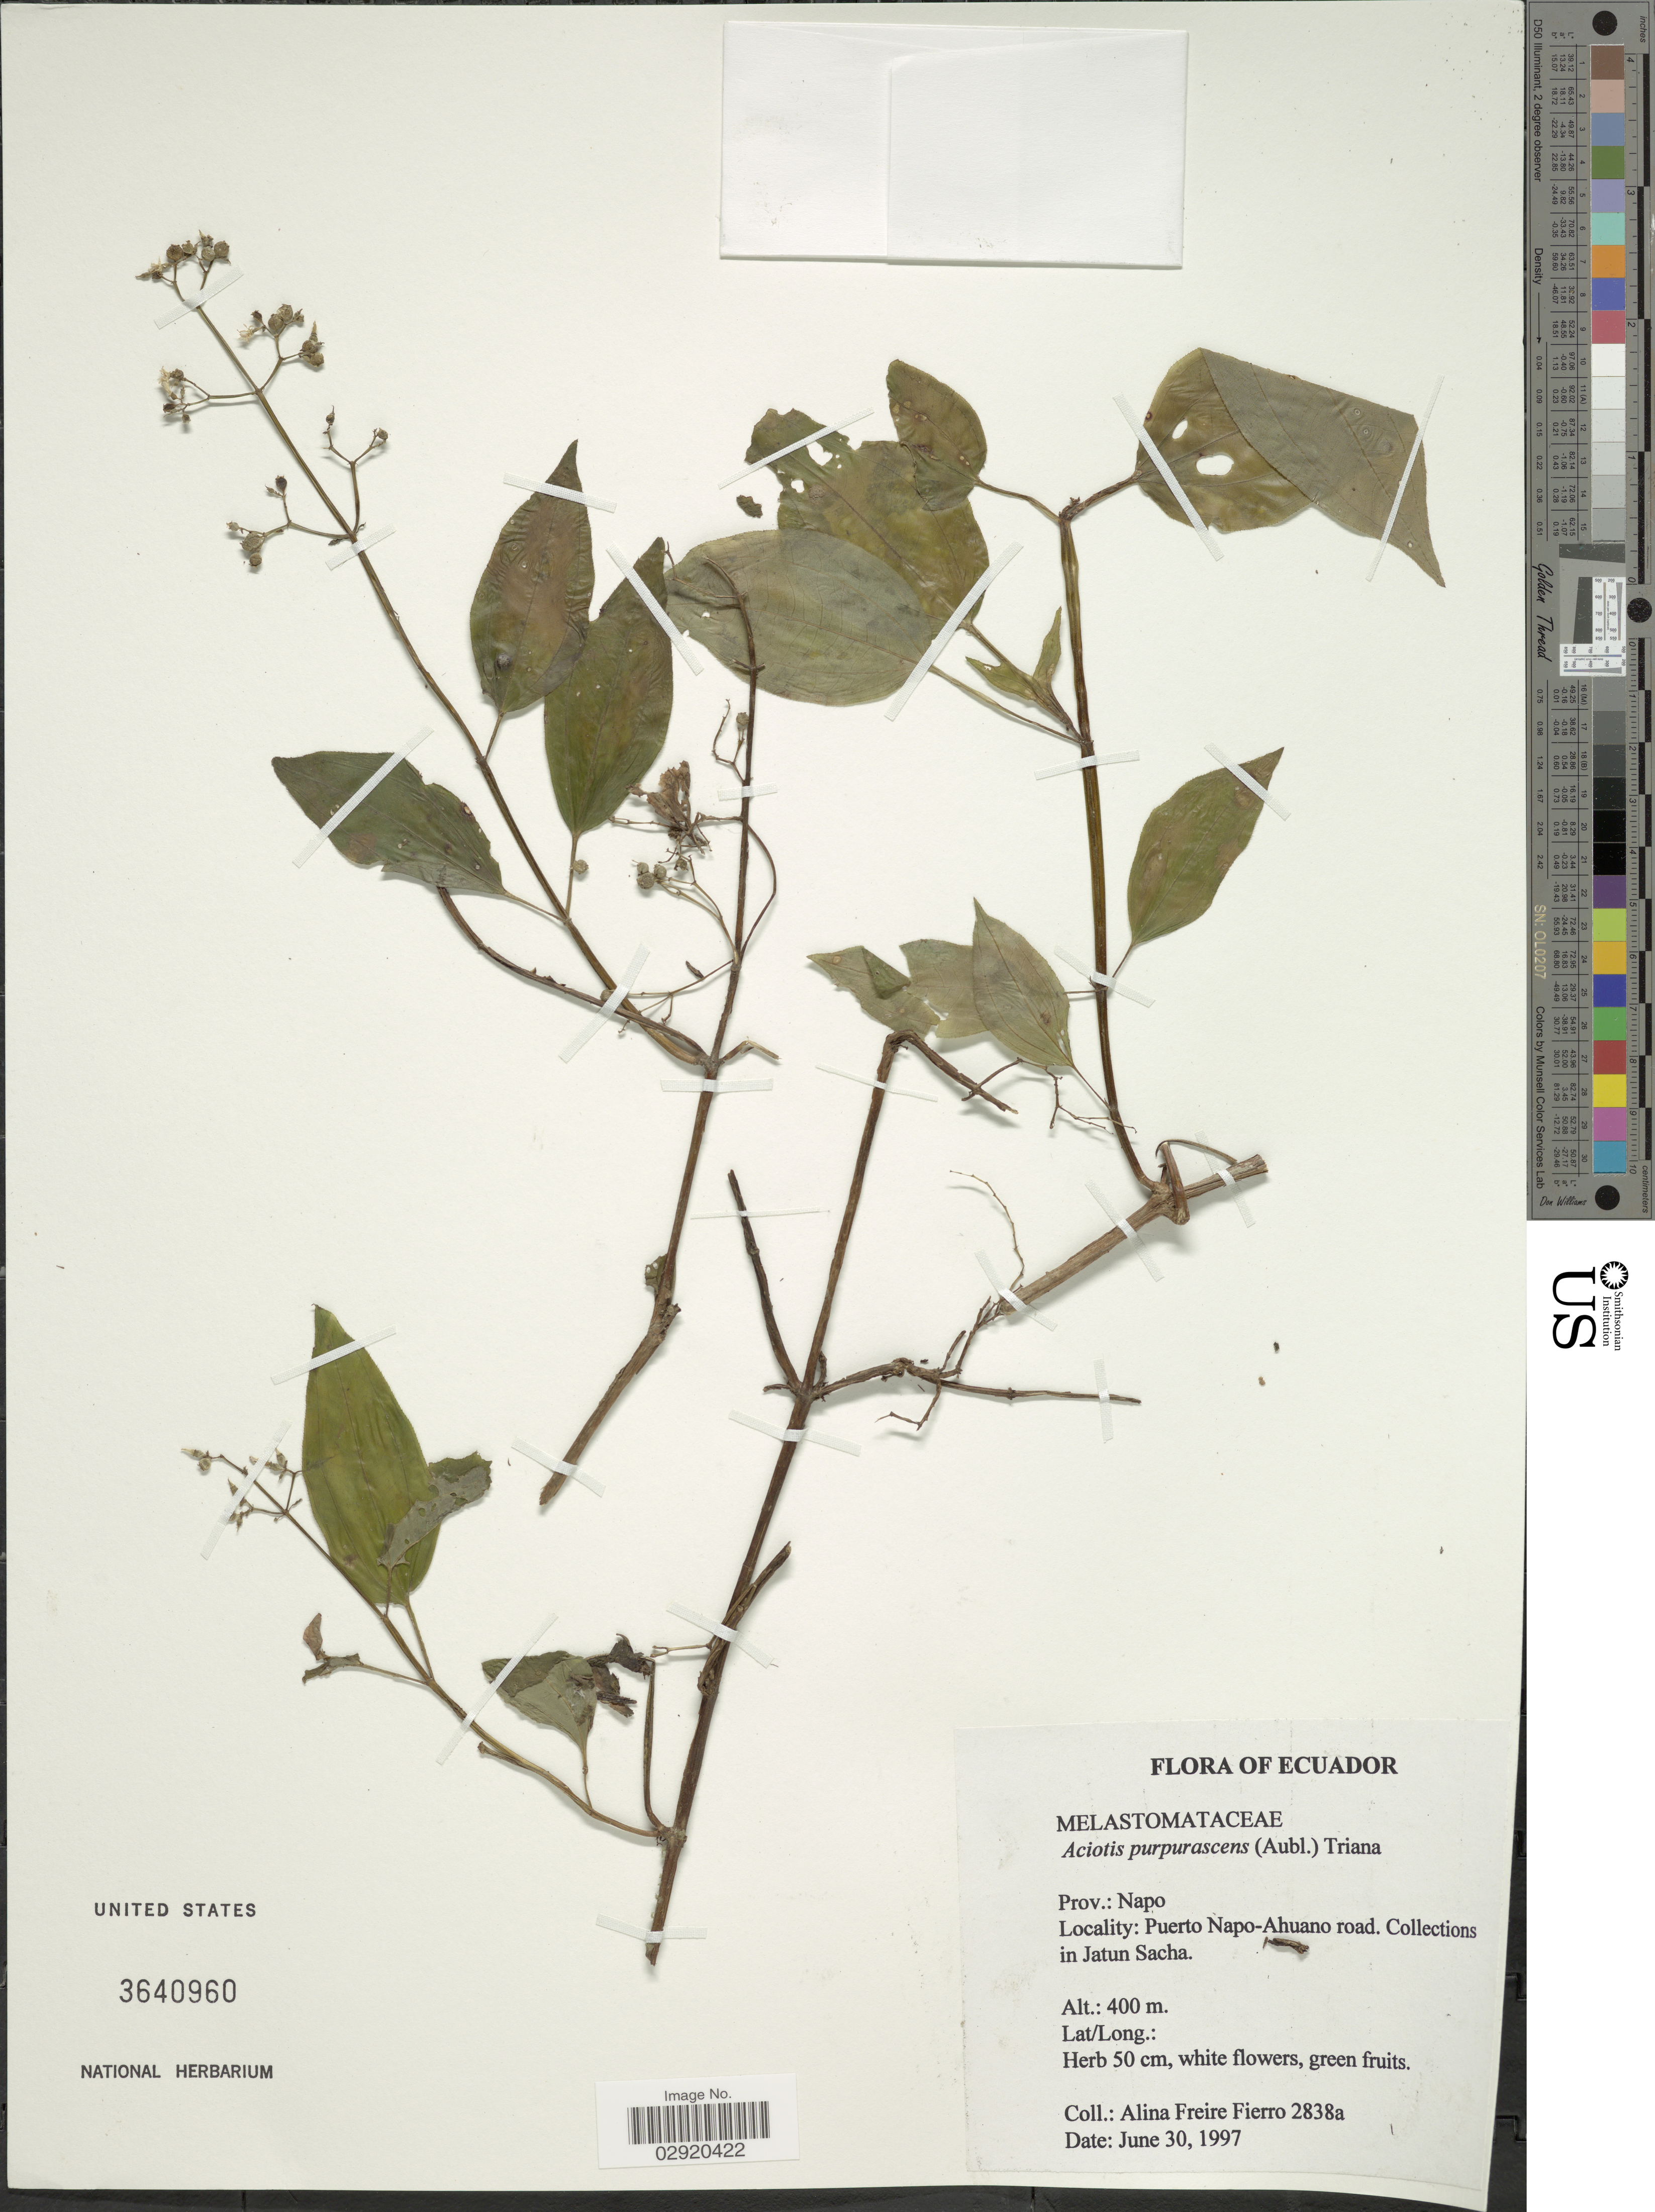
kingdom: Plantae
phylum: Tracheophyta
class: Magnoliopsida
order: Myrtales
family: Melastomataceae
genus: Aciotis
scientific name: Aciotis purpurascens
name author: (Aubl.) Triana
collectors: A. Freire-Fierro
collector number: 2838a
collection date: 1997-06-30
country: Ecuador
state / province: Napo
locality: Prov.: Napo. Puerto Napo-Ahuano road. Collections in Jatun Sacha.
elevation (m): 400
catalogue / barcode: US 3640960